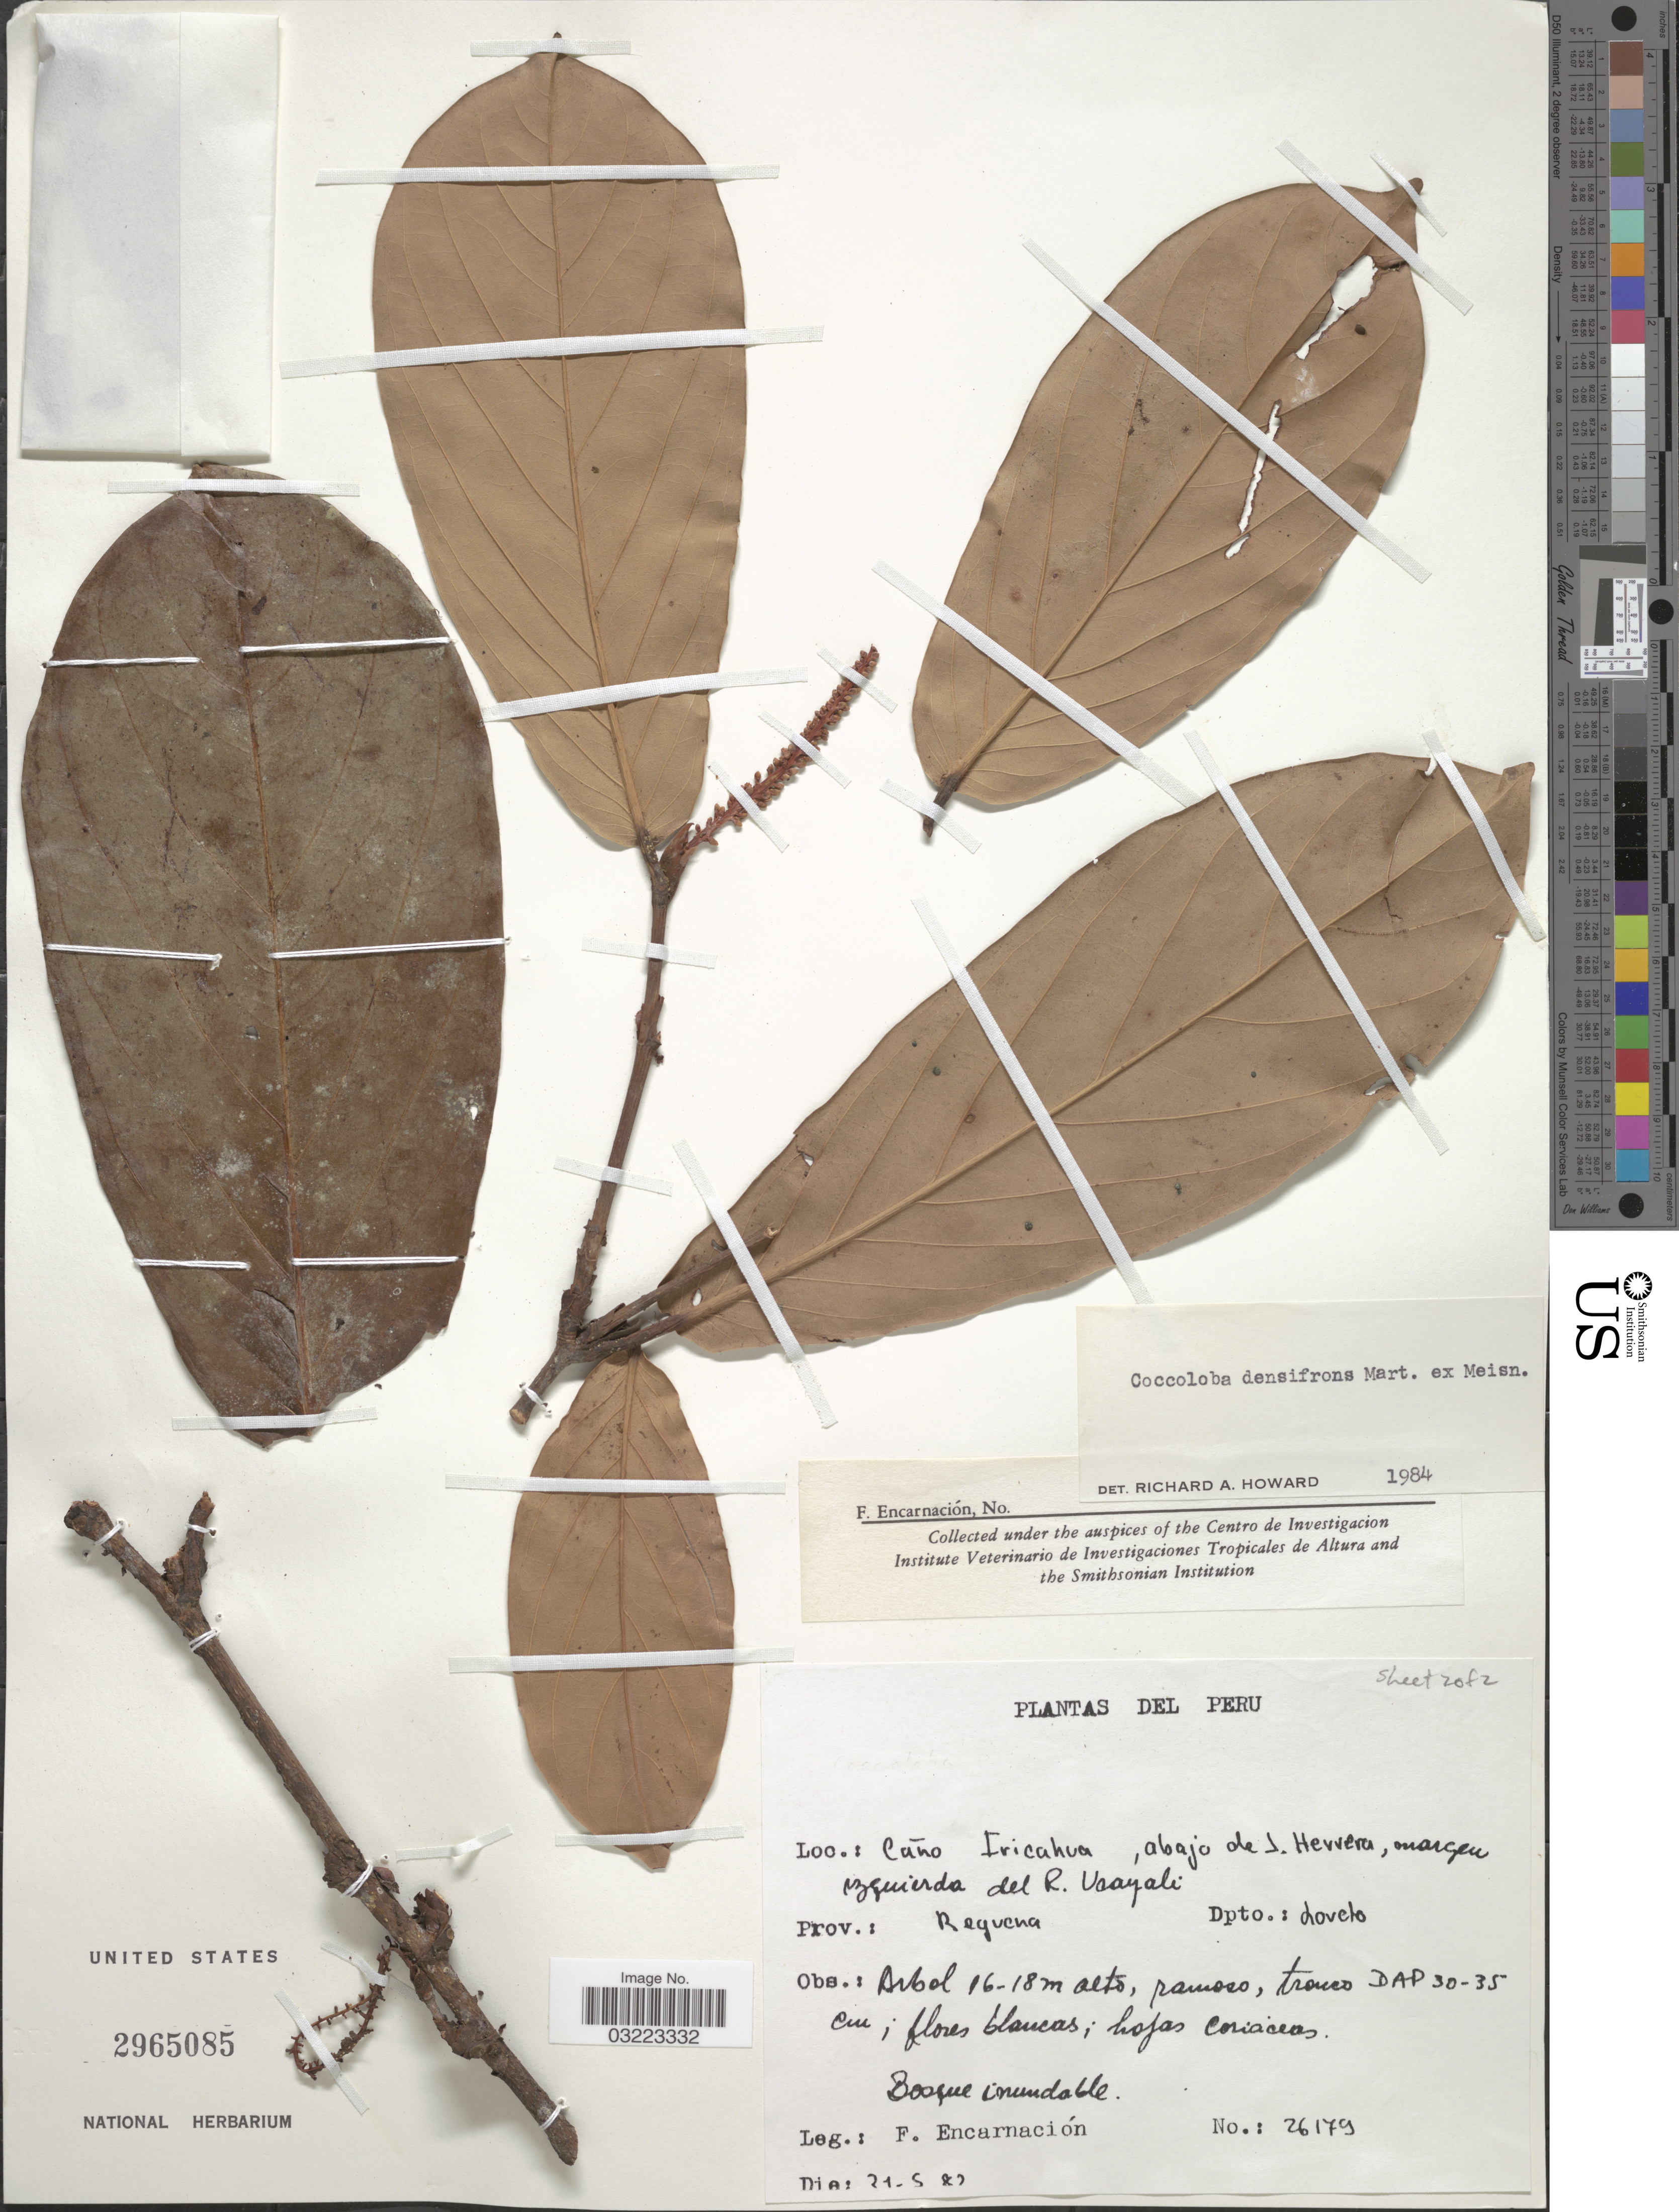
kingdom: Plantae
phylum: Tracheophyta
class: Magnoliopsida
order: Caryophyllales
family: Polygonaceae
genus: Coccoloba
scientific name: Coccoloba densifrons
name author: Mart. ex Meisn.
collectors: F. Encarnación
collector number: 26179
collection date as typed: Transcribed d/m/y: 31/5/82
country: Peru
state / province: Loreto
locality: Caño Iricahua, abajo de T. Herrera, margen izquierda del R. Ucayali. Prov.: Requena. Dpto.: Loreto.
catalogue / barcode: US 2965085